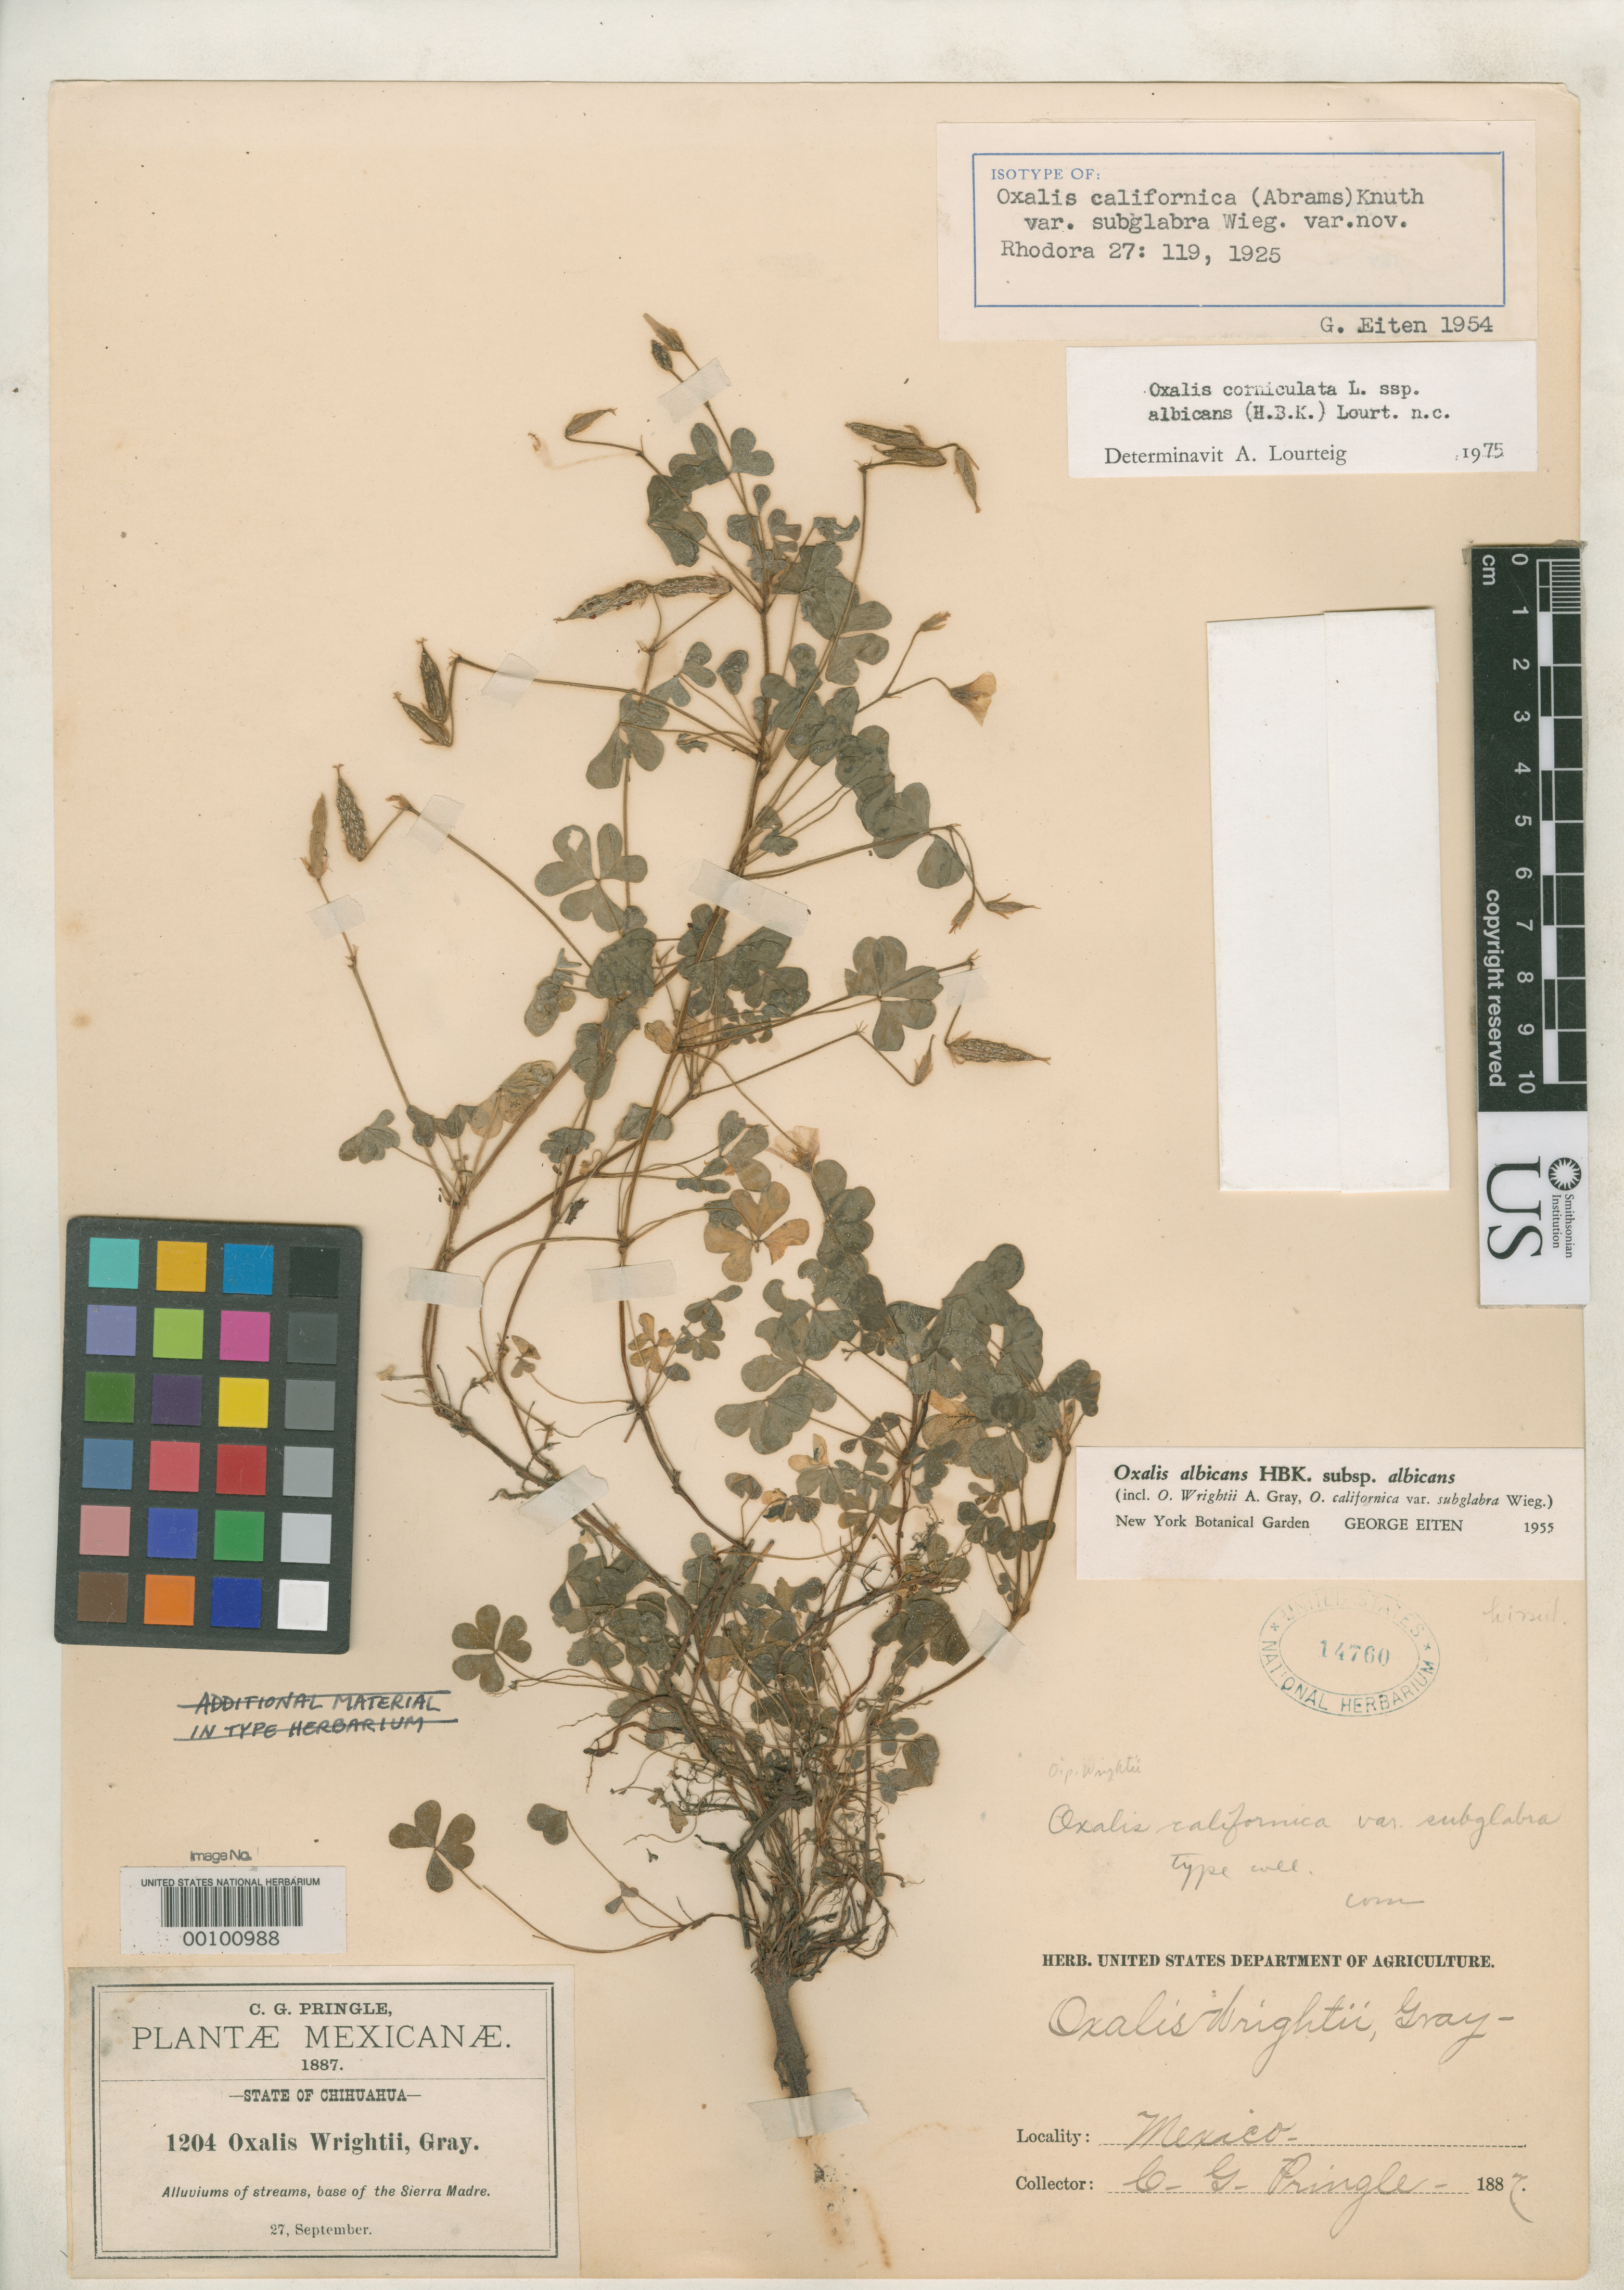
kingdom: Plantae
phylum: Tracheophyta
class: Magnoliopsida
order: Oxalidales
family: Oxalidaceae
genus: Oxalis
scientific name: Oxalis californica var. subglabra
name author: Wiegand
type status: Isotype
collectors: C. G. Pringle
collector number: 1204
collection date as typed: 27 Sep 1887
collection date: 1887-09-27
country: Mexico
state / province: Chihuahua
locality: Base of Sierra Madre.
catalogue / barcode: US 14760